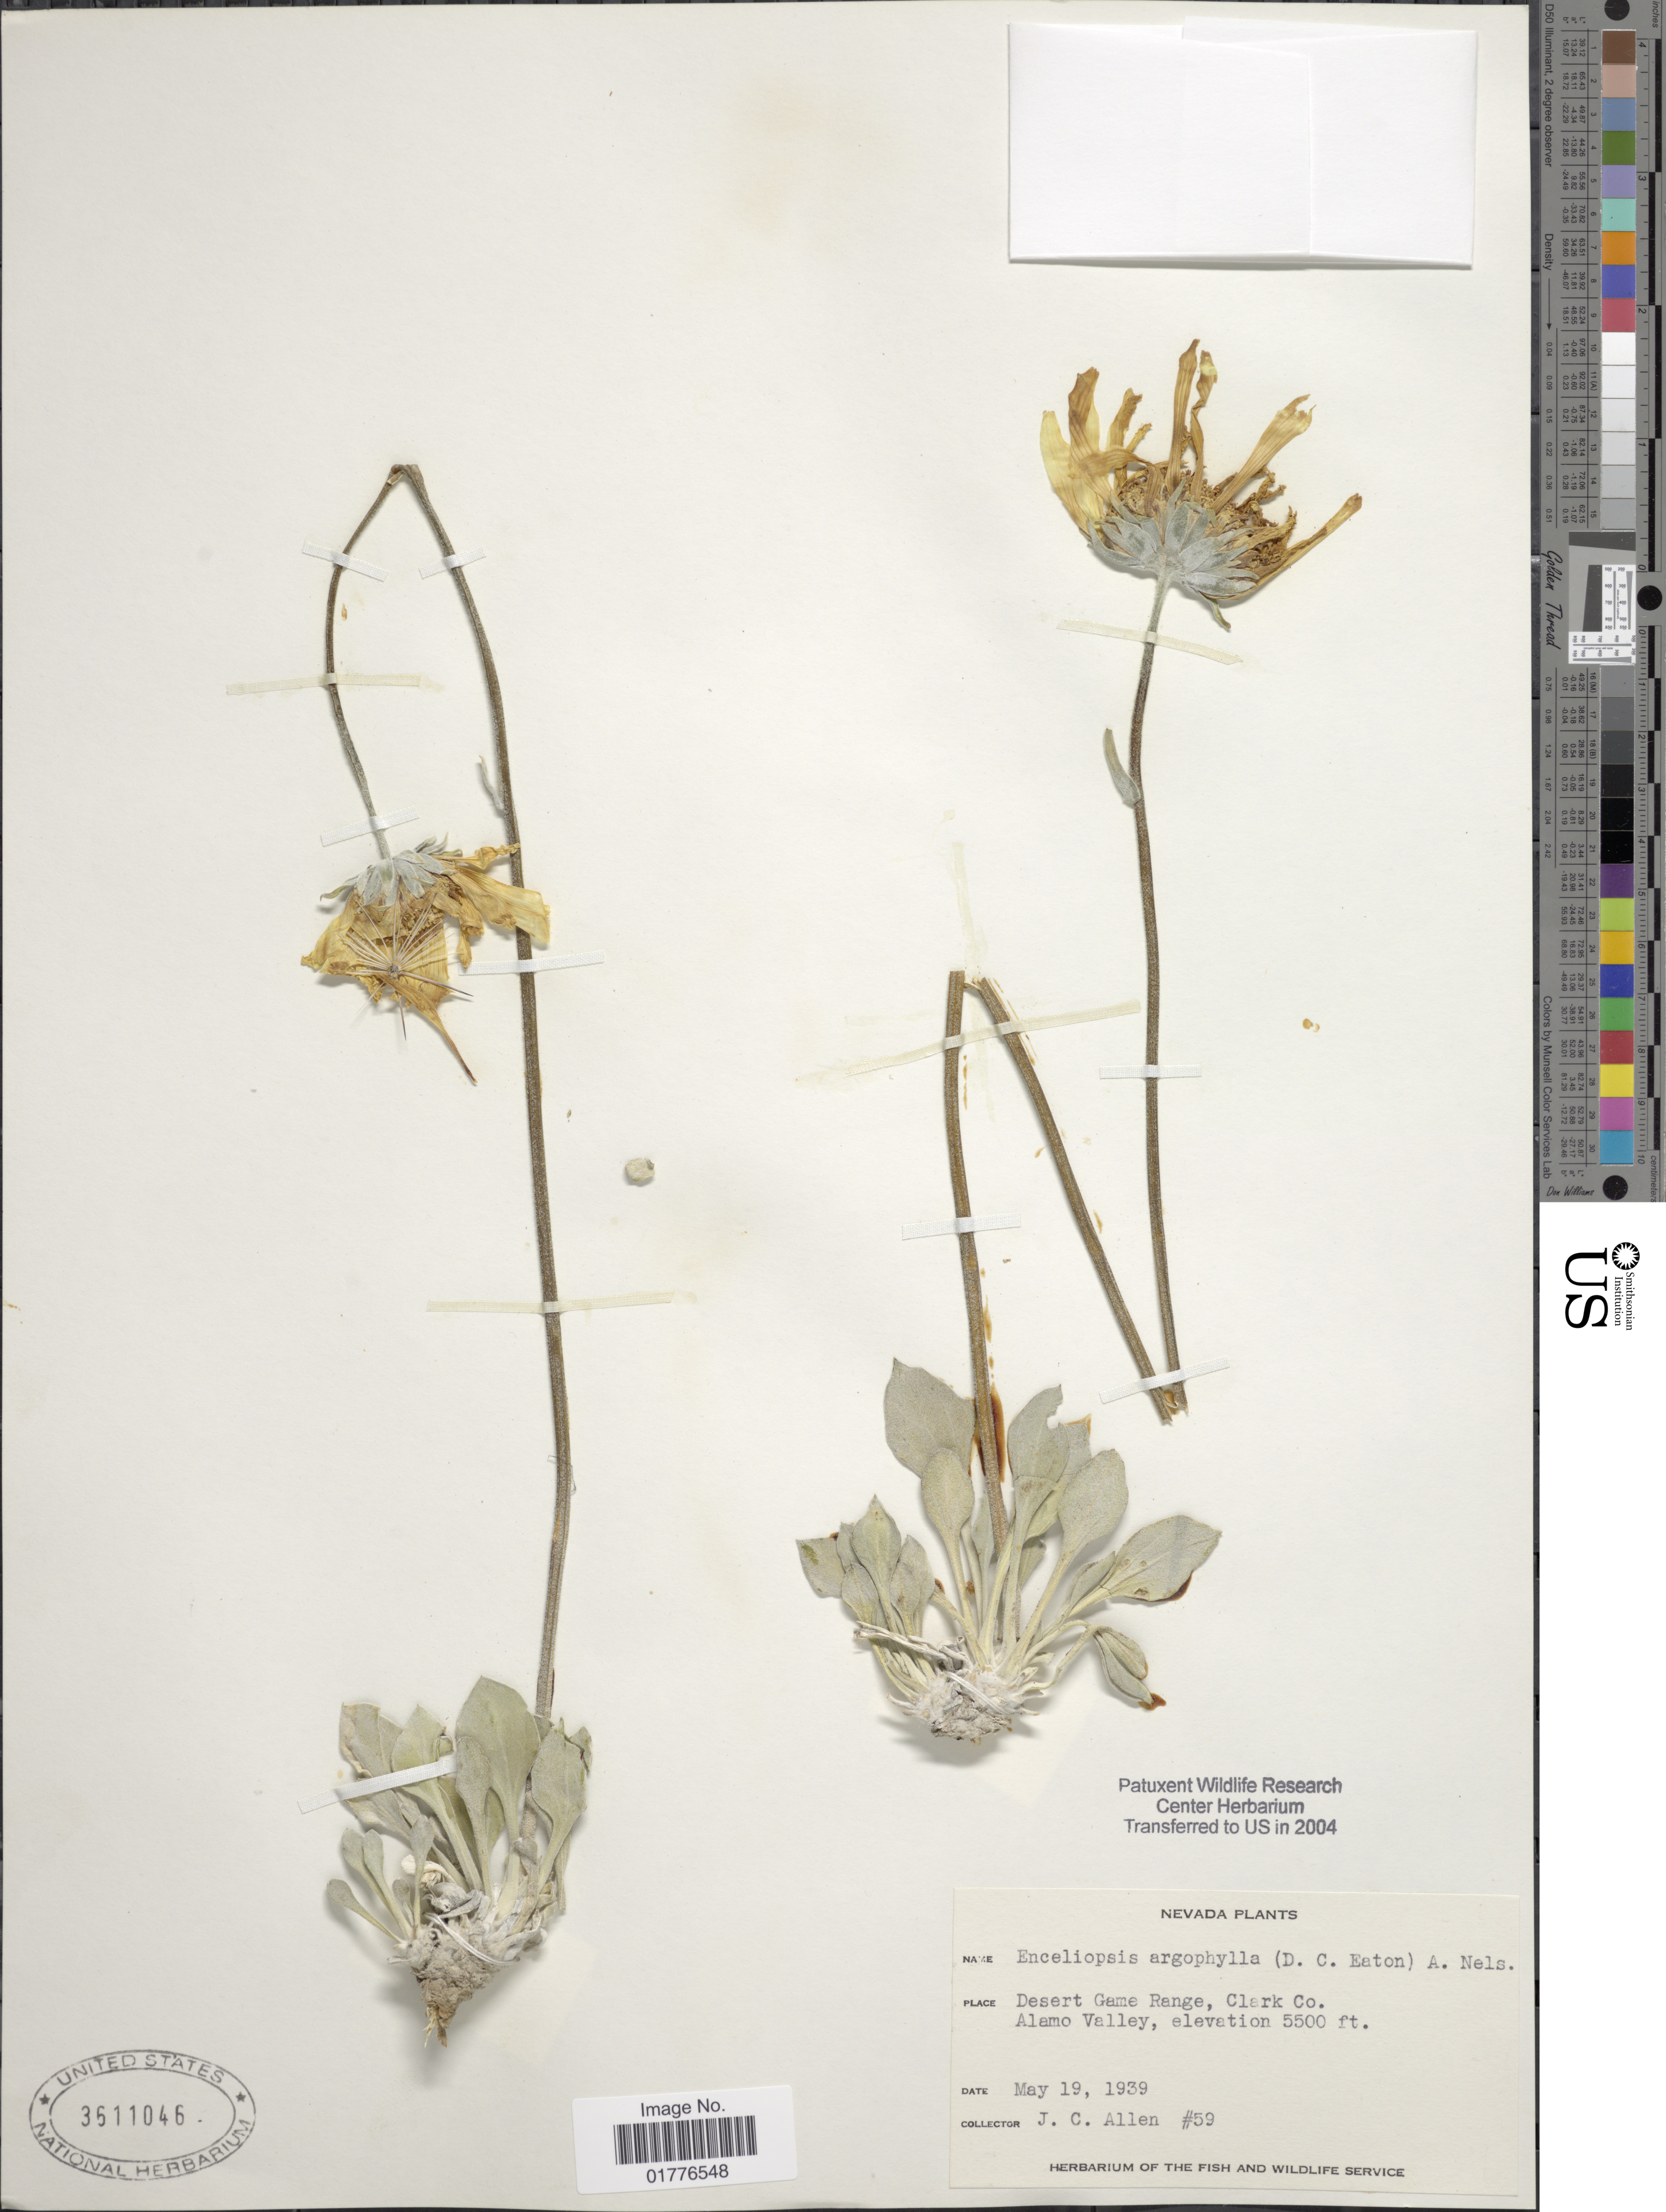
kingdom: Plantae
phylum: Tracheophyta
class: Magnoliopsida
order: Asterales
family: Asteraceae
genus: Enceliopsis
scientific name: Enceliopsis argophylla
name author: (D.C. Eaton) A. Nelson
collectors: J. C. Allen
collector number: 59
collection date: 1939-05-19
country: United States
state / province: Nevada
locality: Desert Game Range, Clark Co. Alamo Valley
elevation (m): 1676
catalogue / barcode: US 3611046